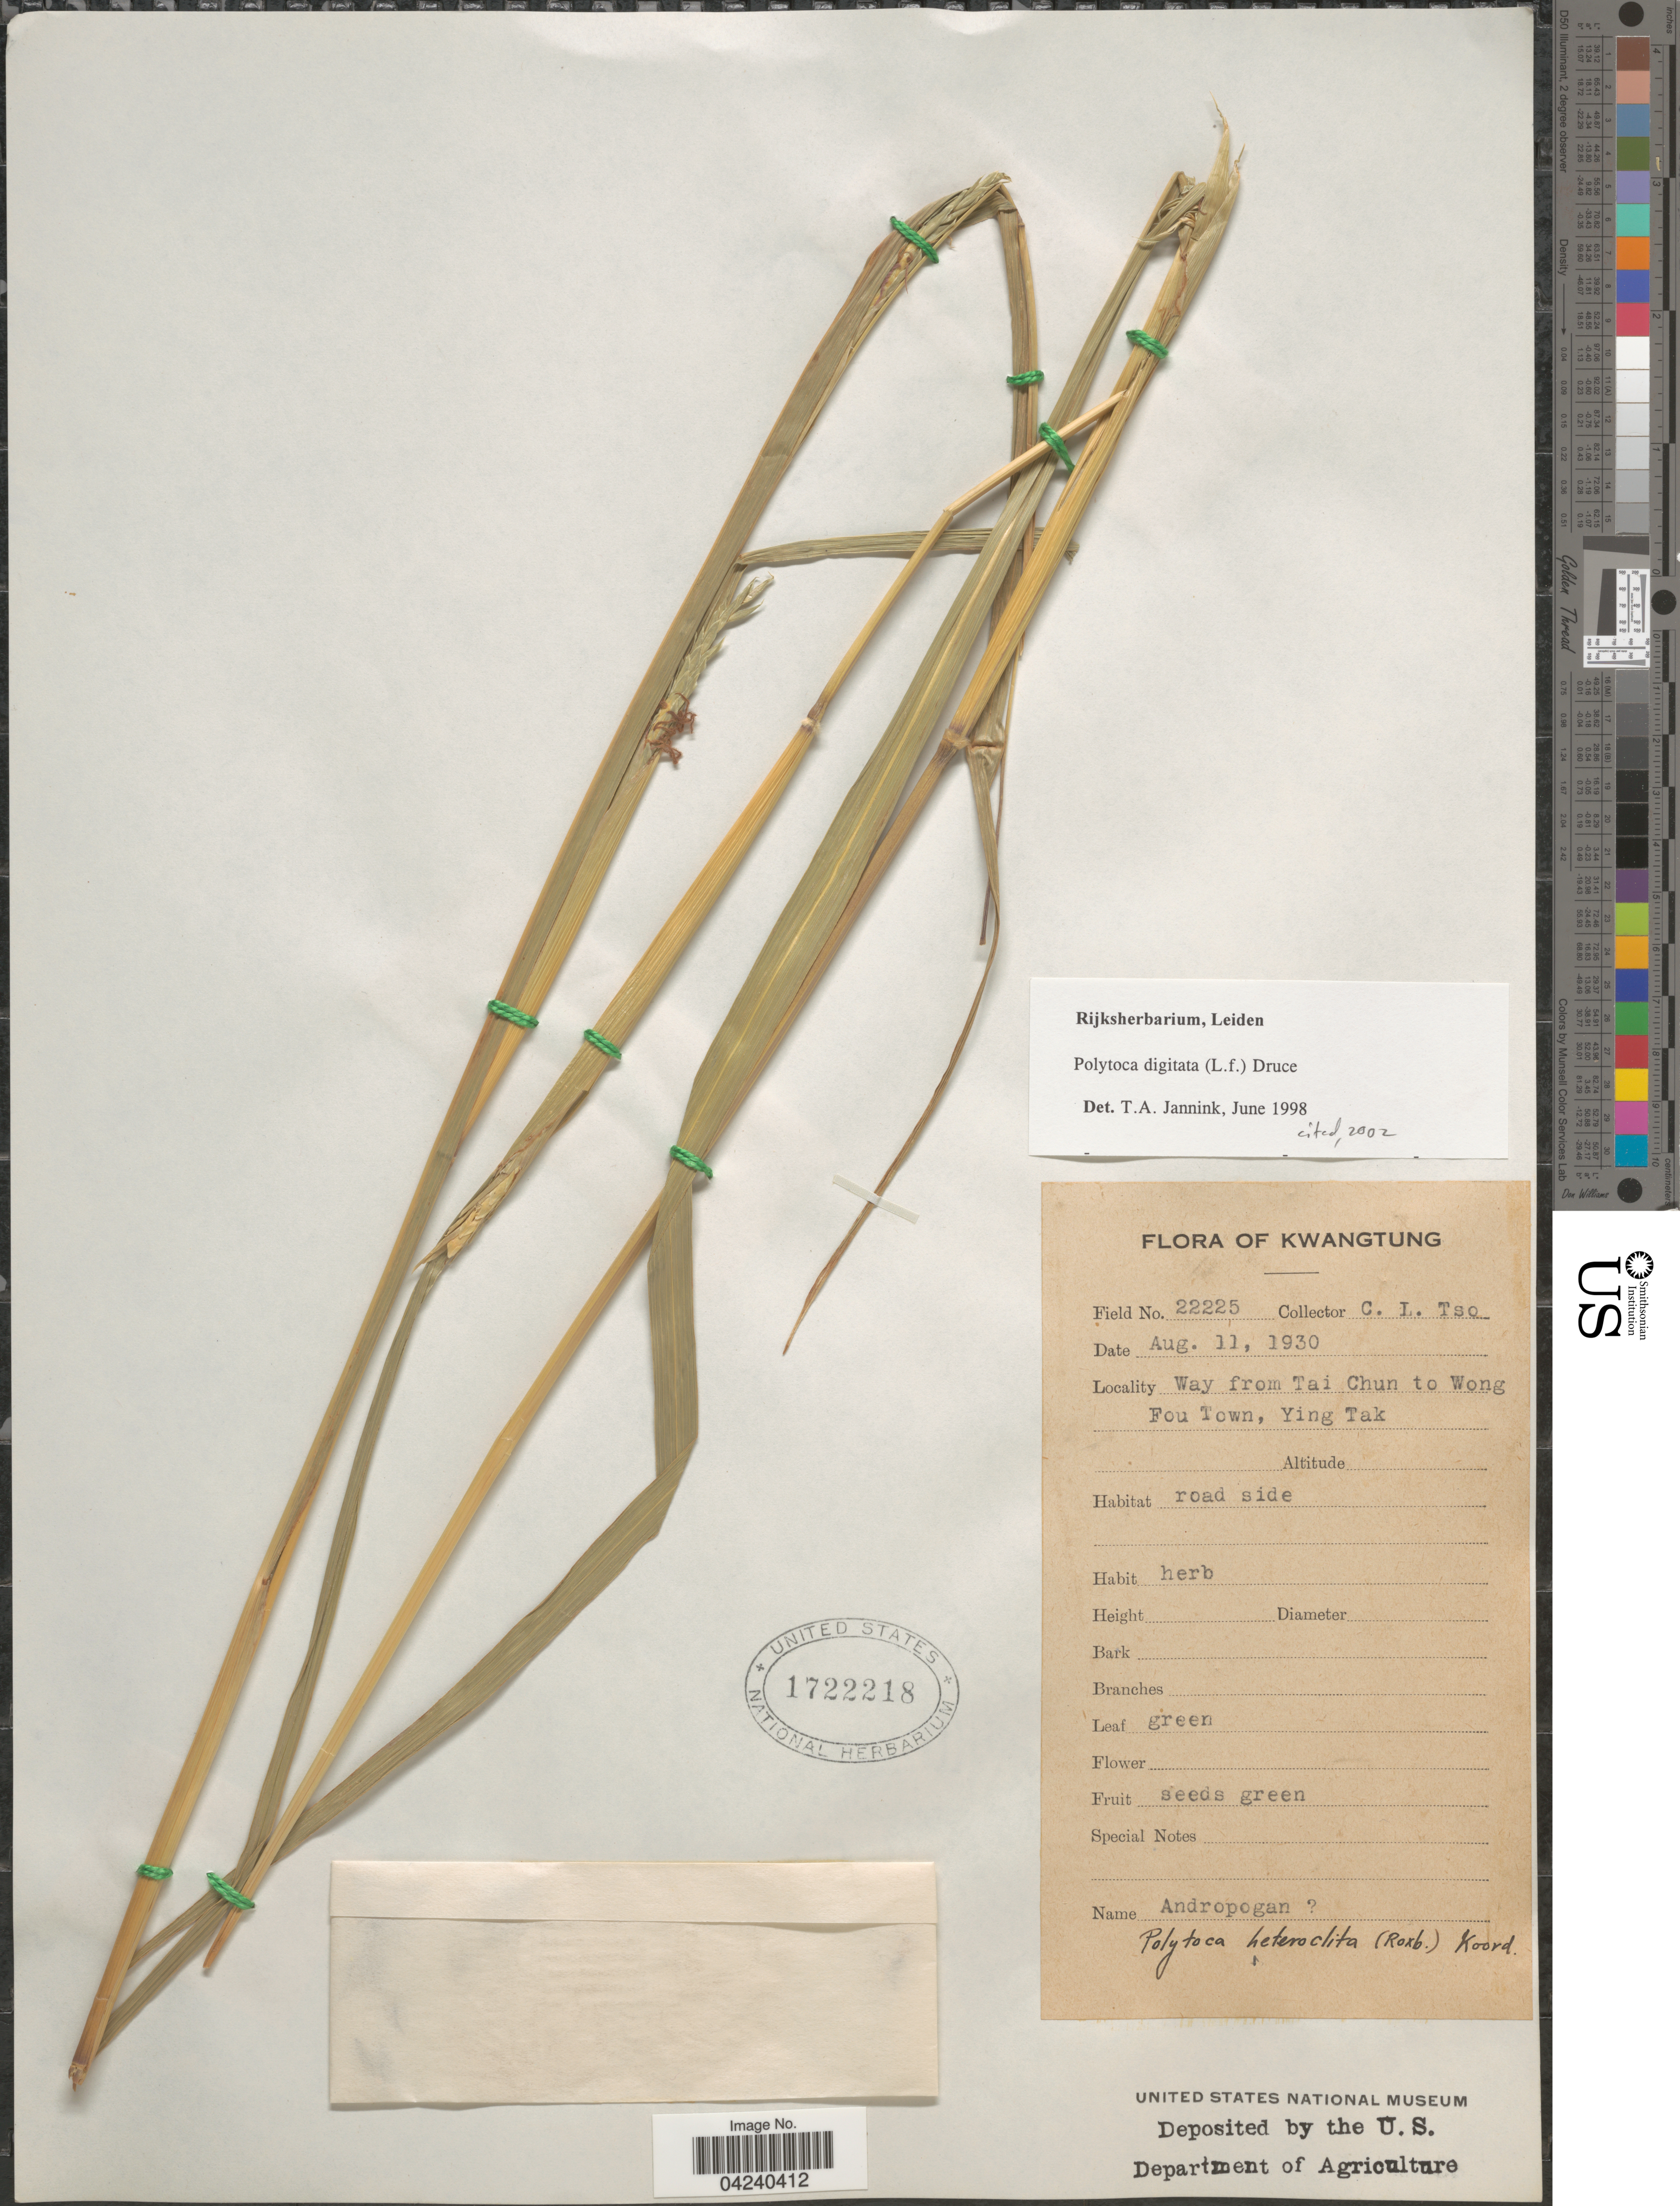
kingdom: Plantae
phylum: Tracheophyta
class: Liliopsida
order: Poales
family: Poaceae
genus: Polytoca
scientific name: Polytoca digitata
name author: (L. f.) Druce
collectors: C. Tso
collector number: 22225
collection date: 1930-08-11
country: China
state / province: Guangdong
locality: Kwangtung. Way from Tai Chun to Wong Fou Town, Ying Tak.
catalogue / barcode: US 1722218